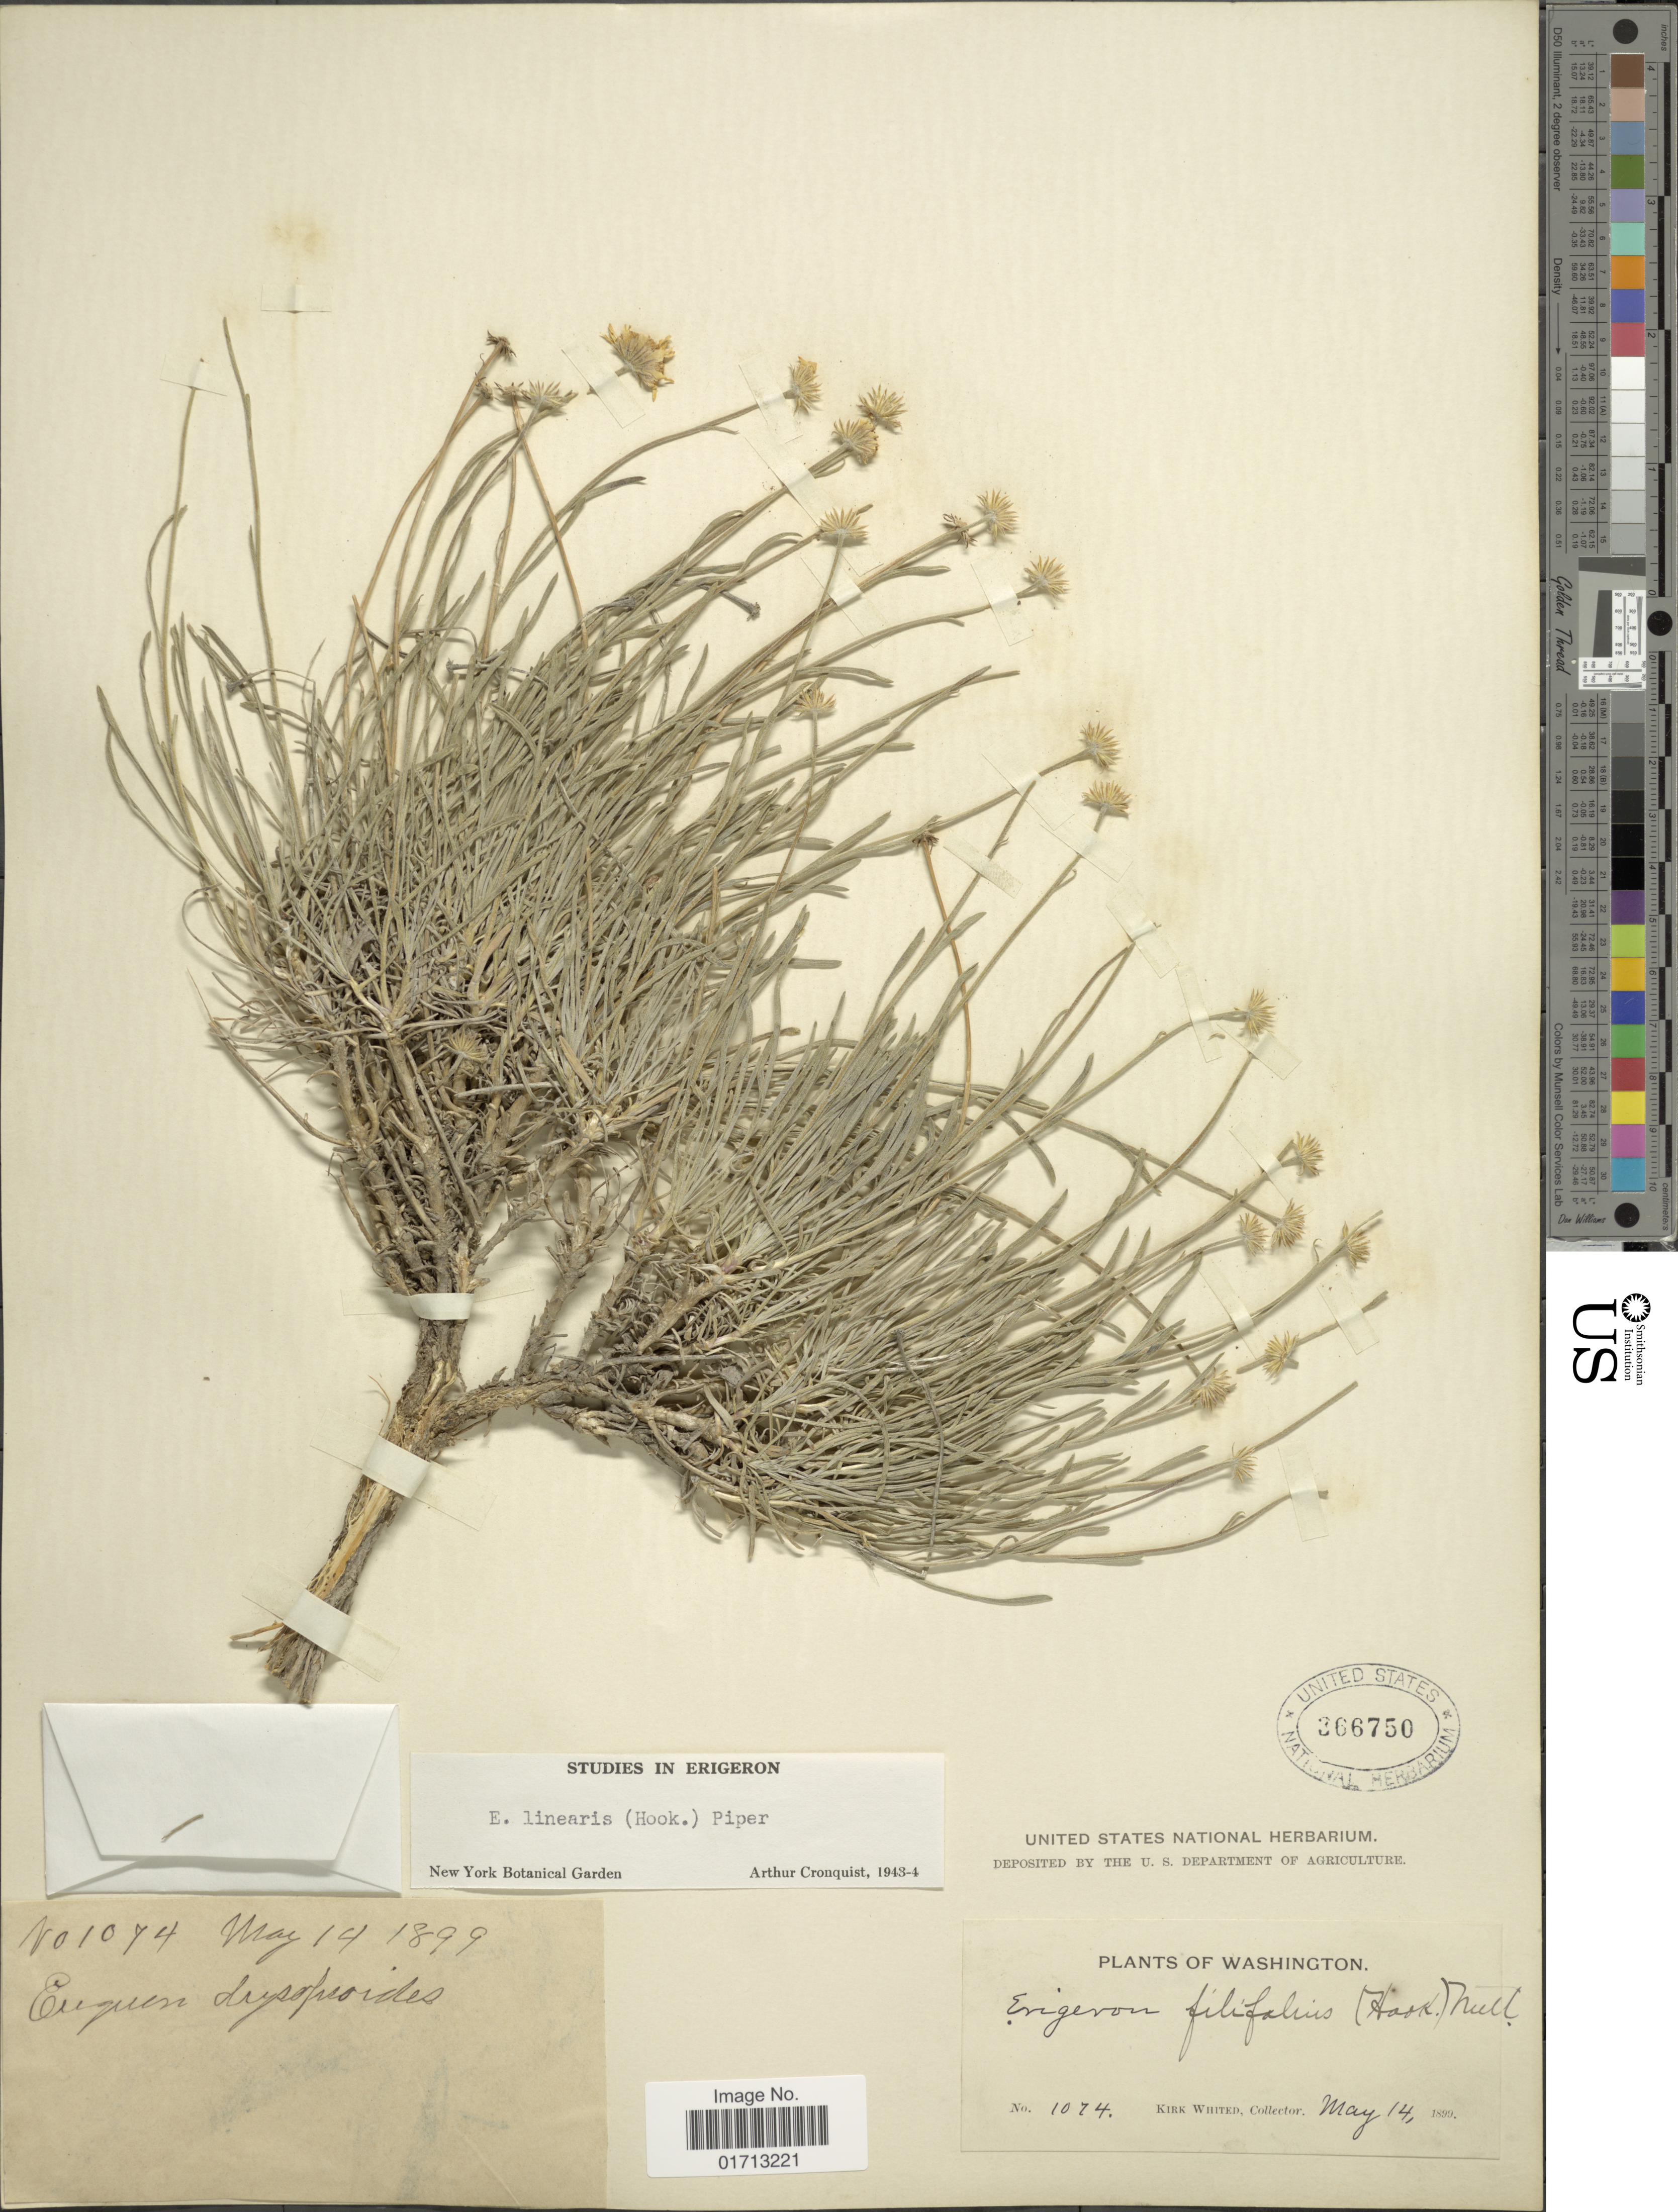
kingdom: Plantae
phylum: Tracheophyta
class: Magnoliopsida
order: Asterales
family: Asteraceae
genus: Erigeron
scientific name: Erigeron linearis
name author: (Hook.) Piper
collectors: K. Whited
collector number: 1074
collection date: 1899-05-14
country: United States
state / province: Washington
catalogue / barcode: US 366750